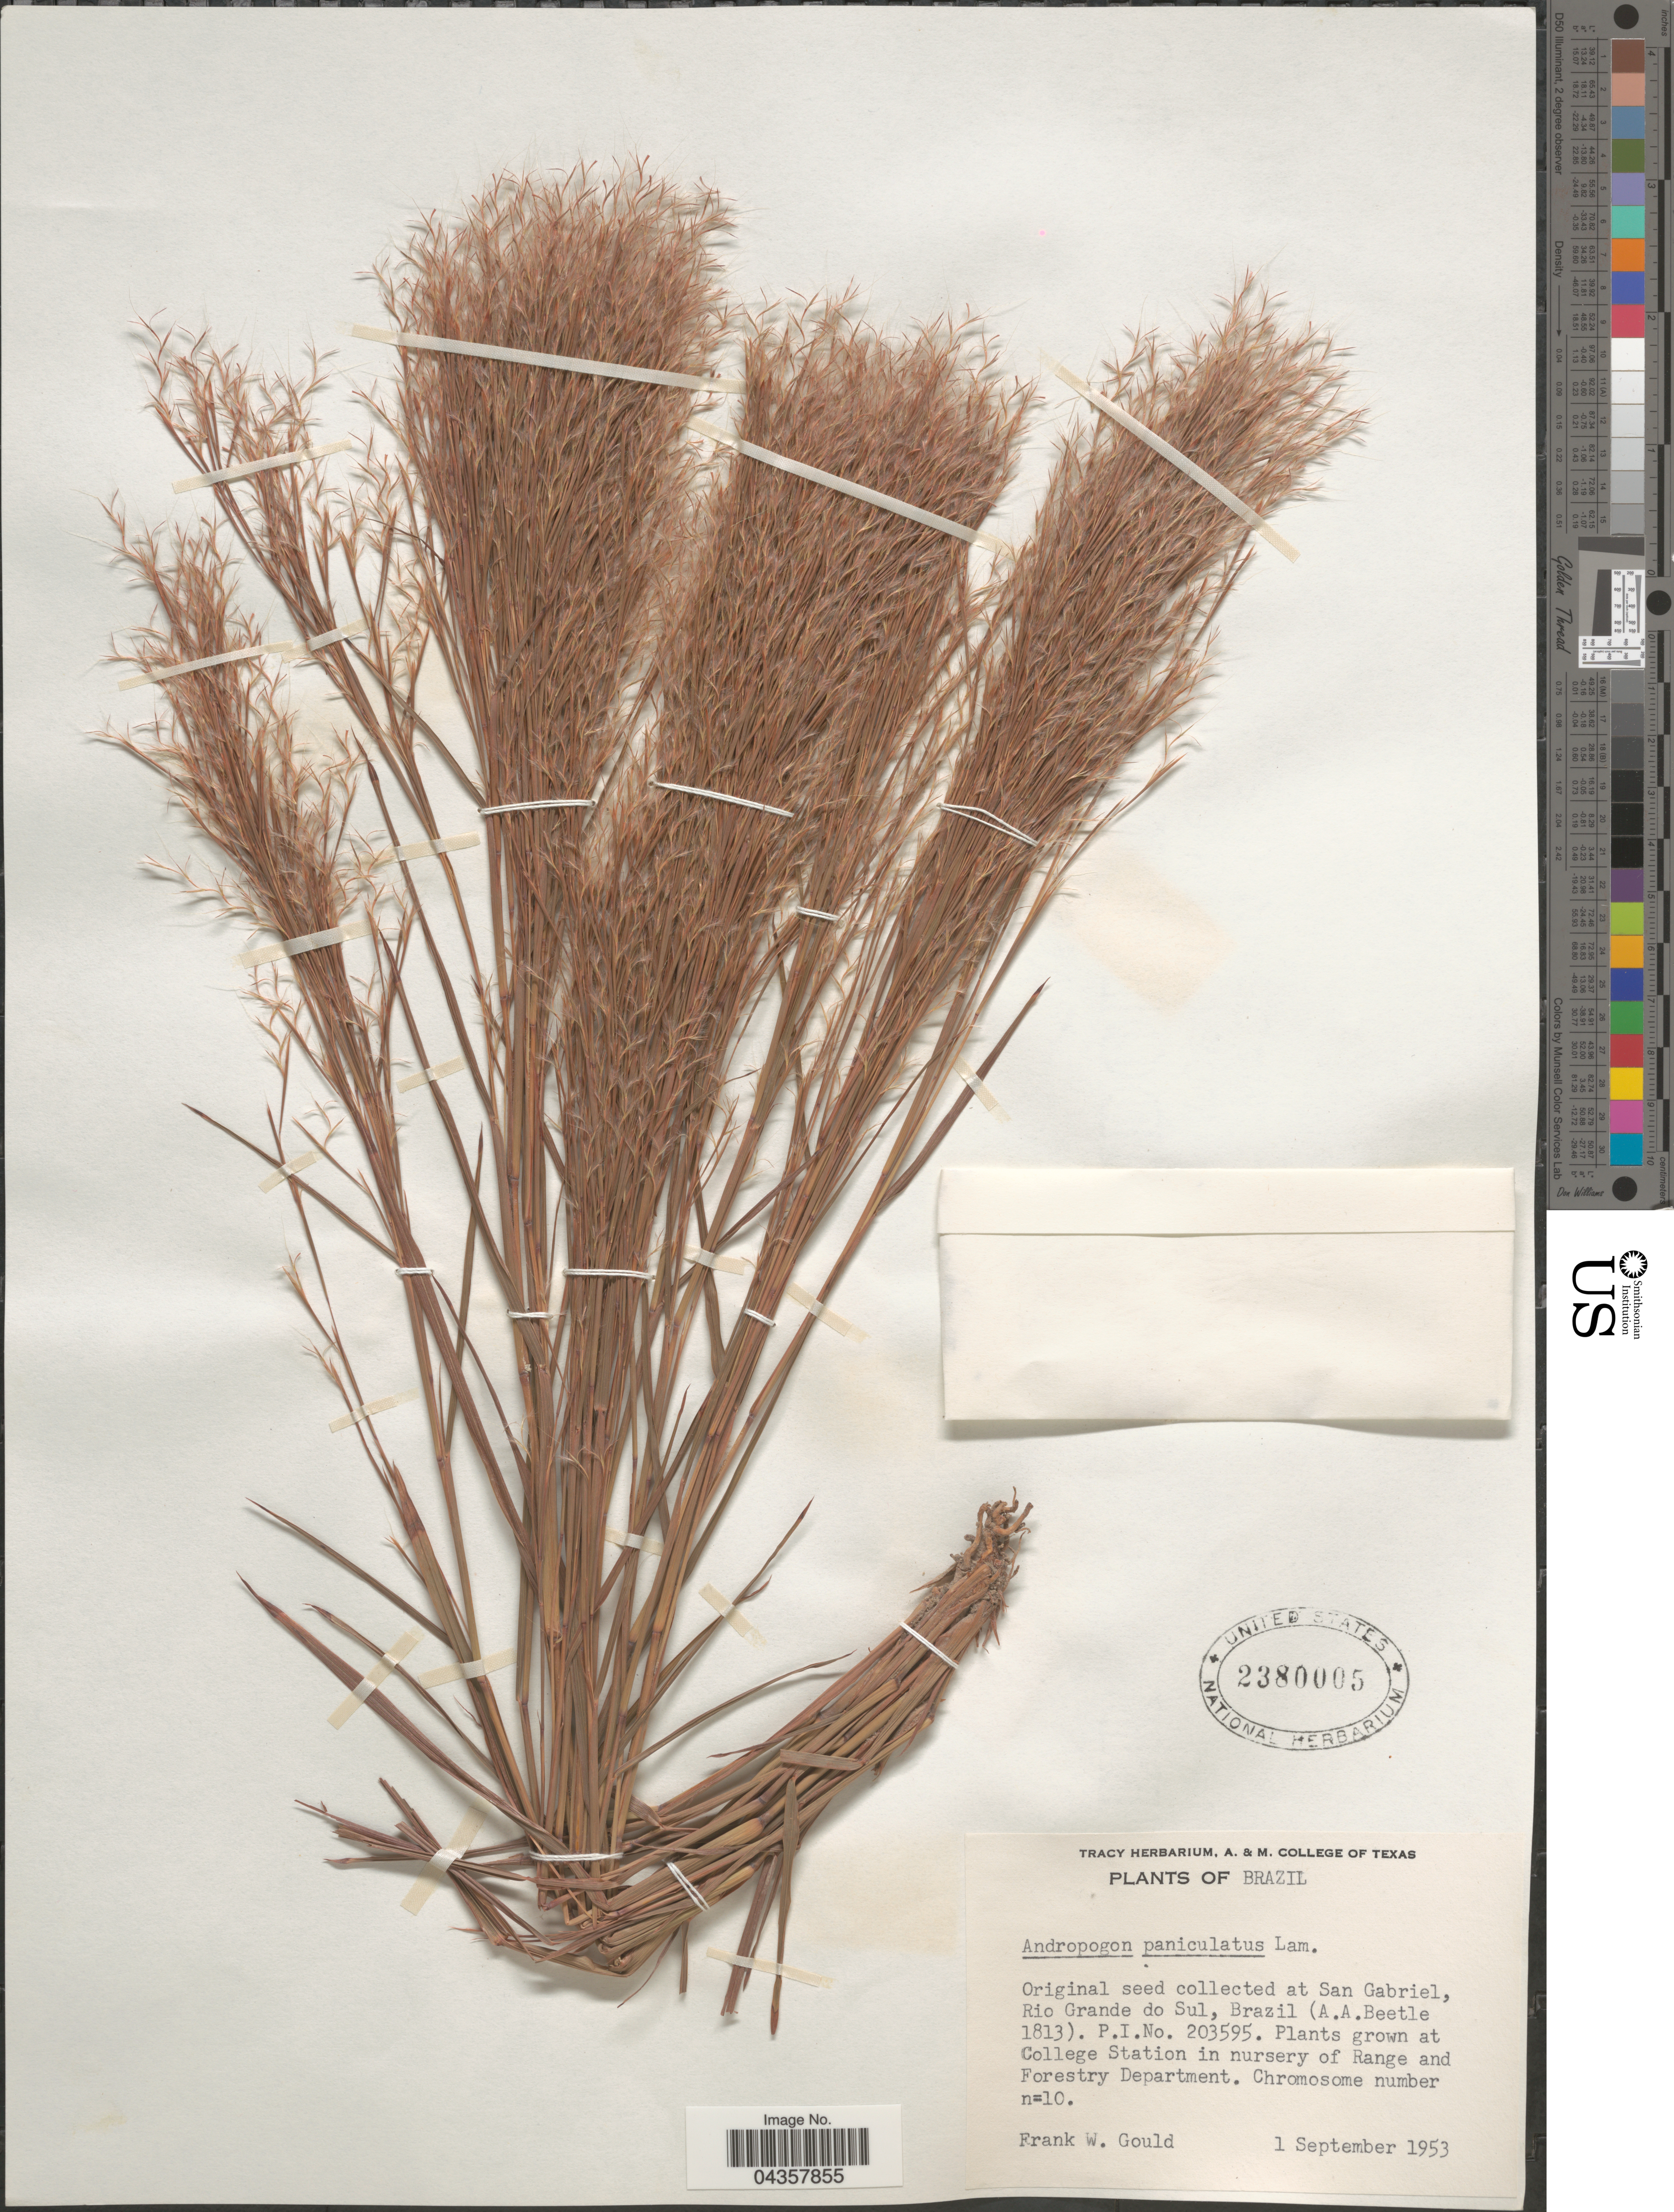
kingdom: Plantae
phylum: Tracheophyta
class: Liliopsida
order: Poales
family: Poaceae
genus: Schizachyrium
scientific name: Schizachyrium microstachyum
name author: (Desv. ex Ham.) Roseng. et al.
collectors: F. W. Gould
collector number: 203595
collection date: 1953-09-01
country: United States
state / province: Texas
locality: Grown at College Station in nursery of Range and Forestry Department.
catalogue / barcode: US 2380005